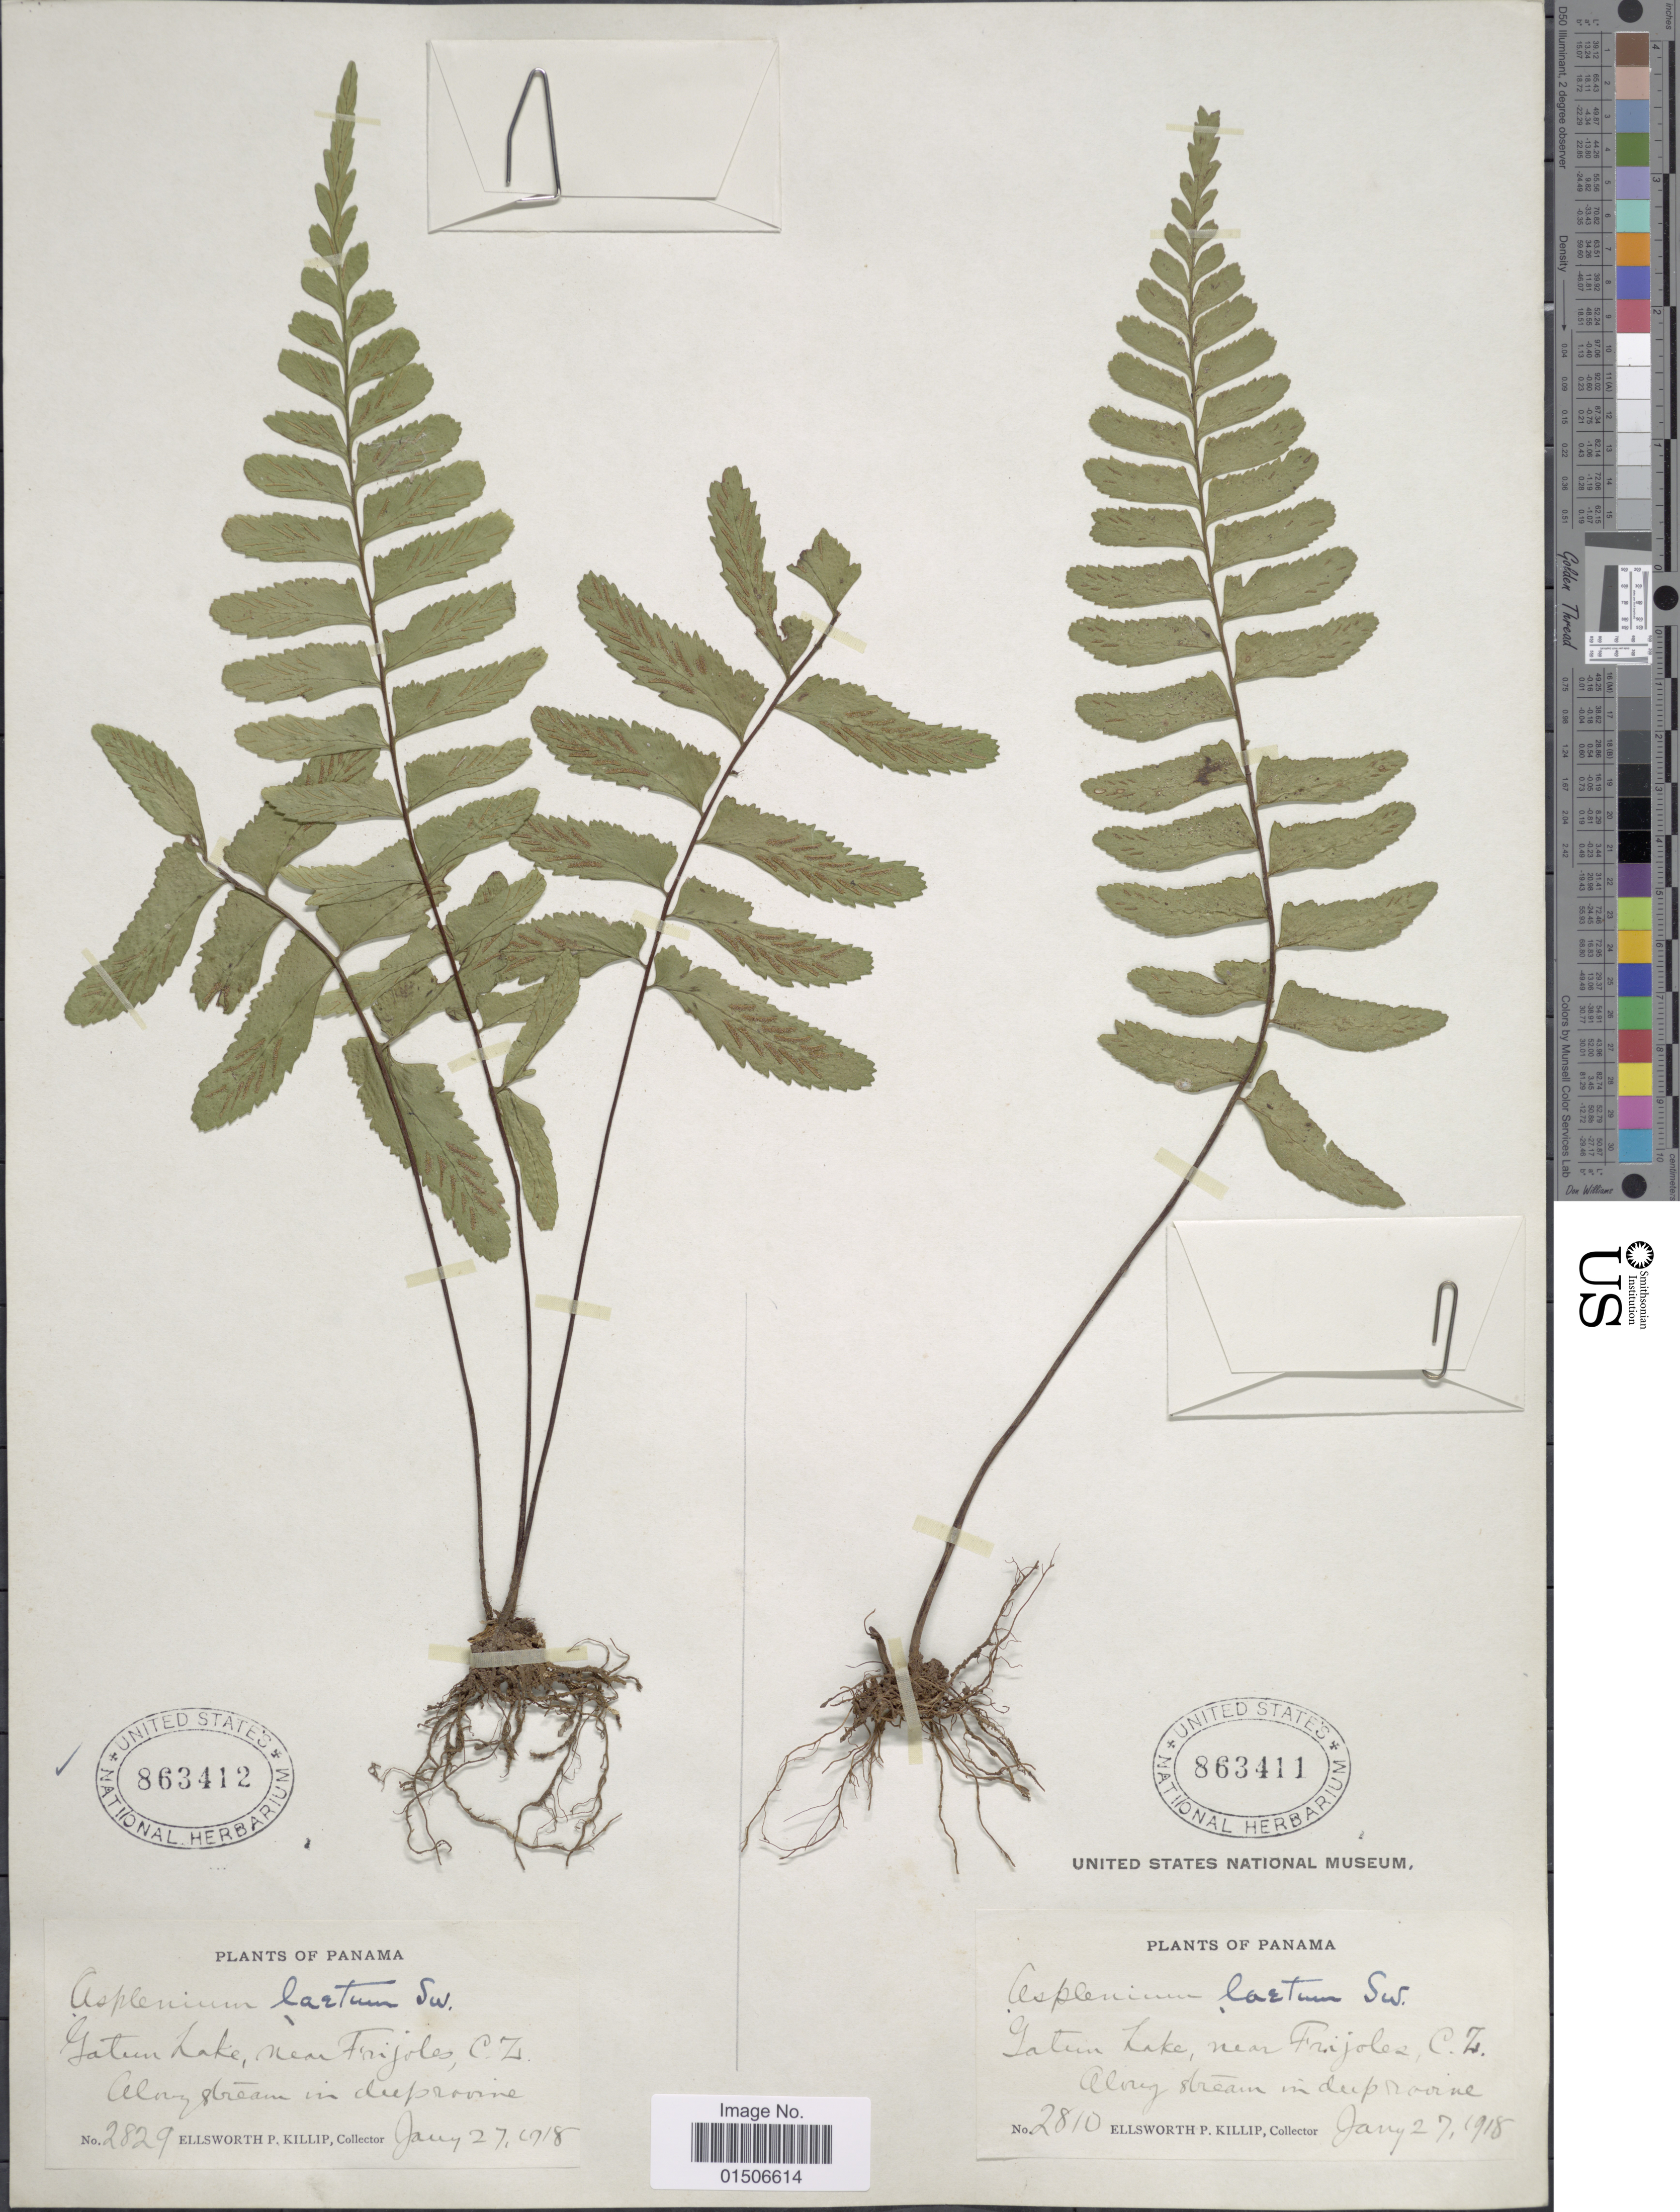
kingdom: Plantae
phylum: Tracheophyta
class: Polypodiopsida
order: Polypodiales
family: Aspleniaceae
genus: Asplenium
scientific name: Asplenium laetum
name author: Sw.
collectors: E. P. Killip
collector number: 2810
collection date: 1918-01-27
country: Panama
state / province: Colón / Panamá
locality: Gatun Lake, near Frijolez, C.Z. Along stream in deep ravine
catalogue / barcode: US 863411